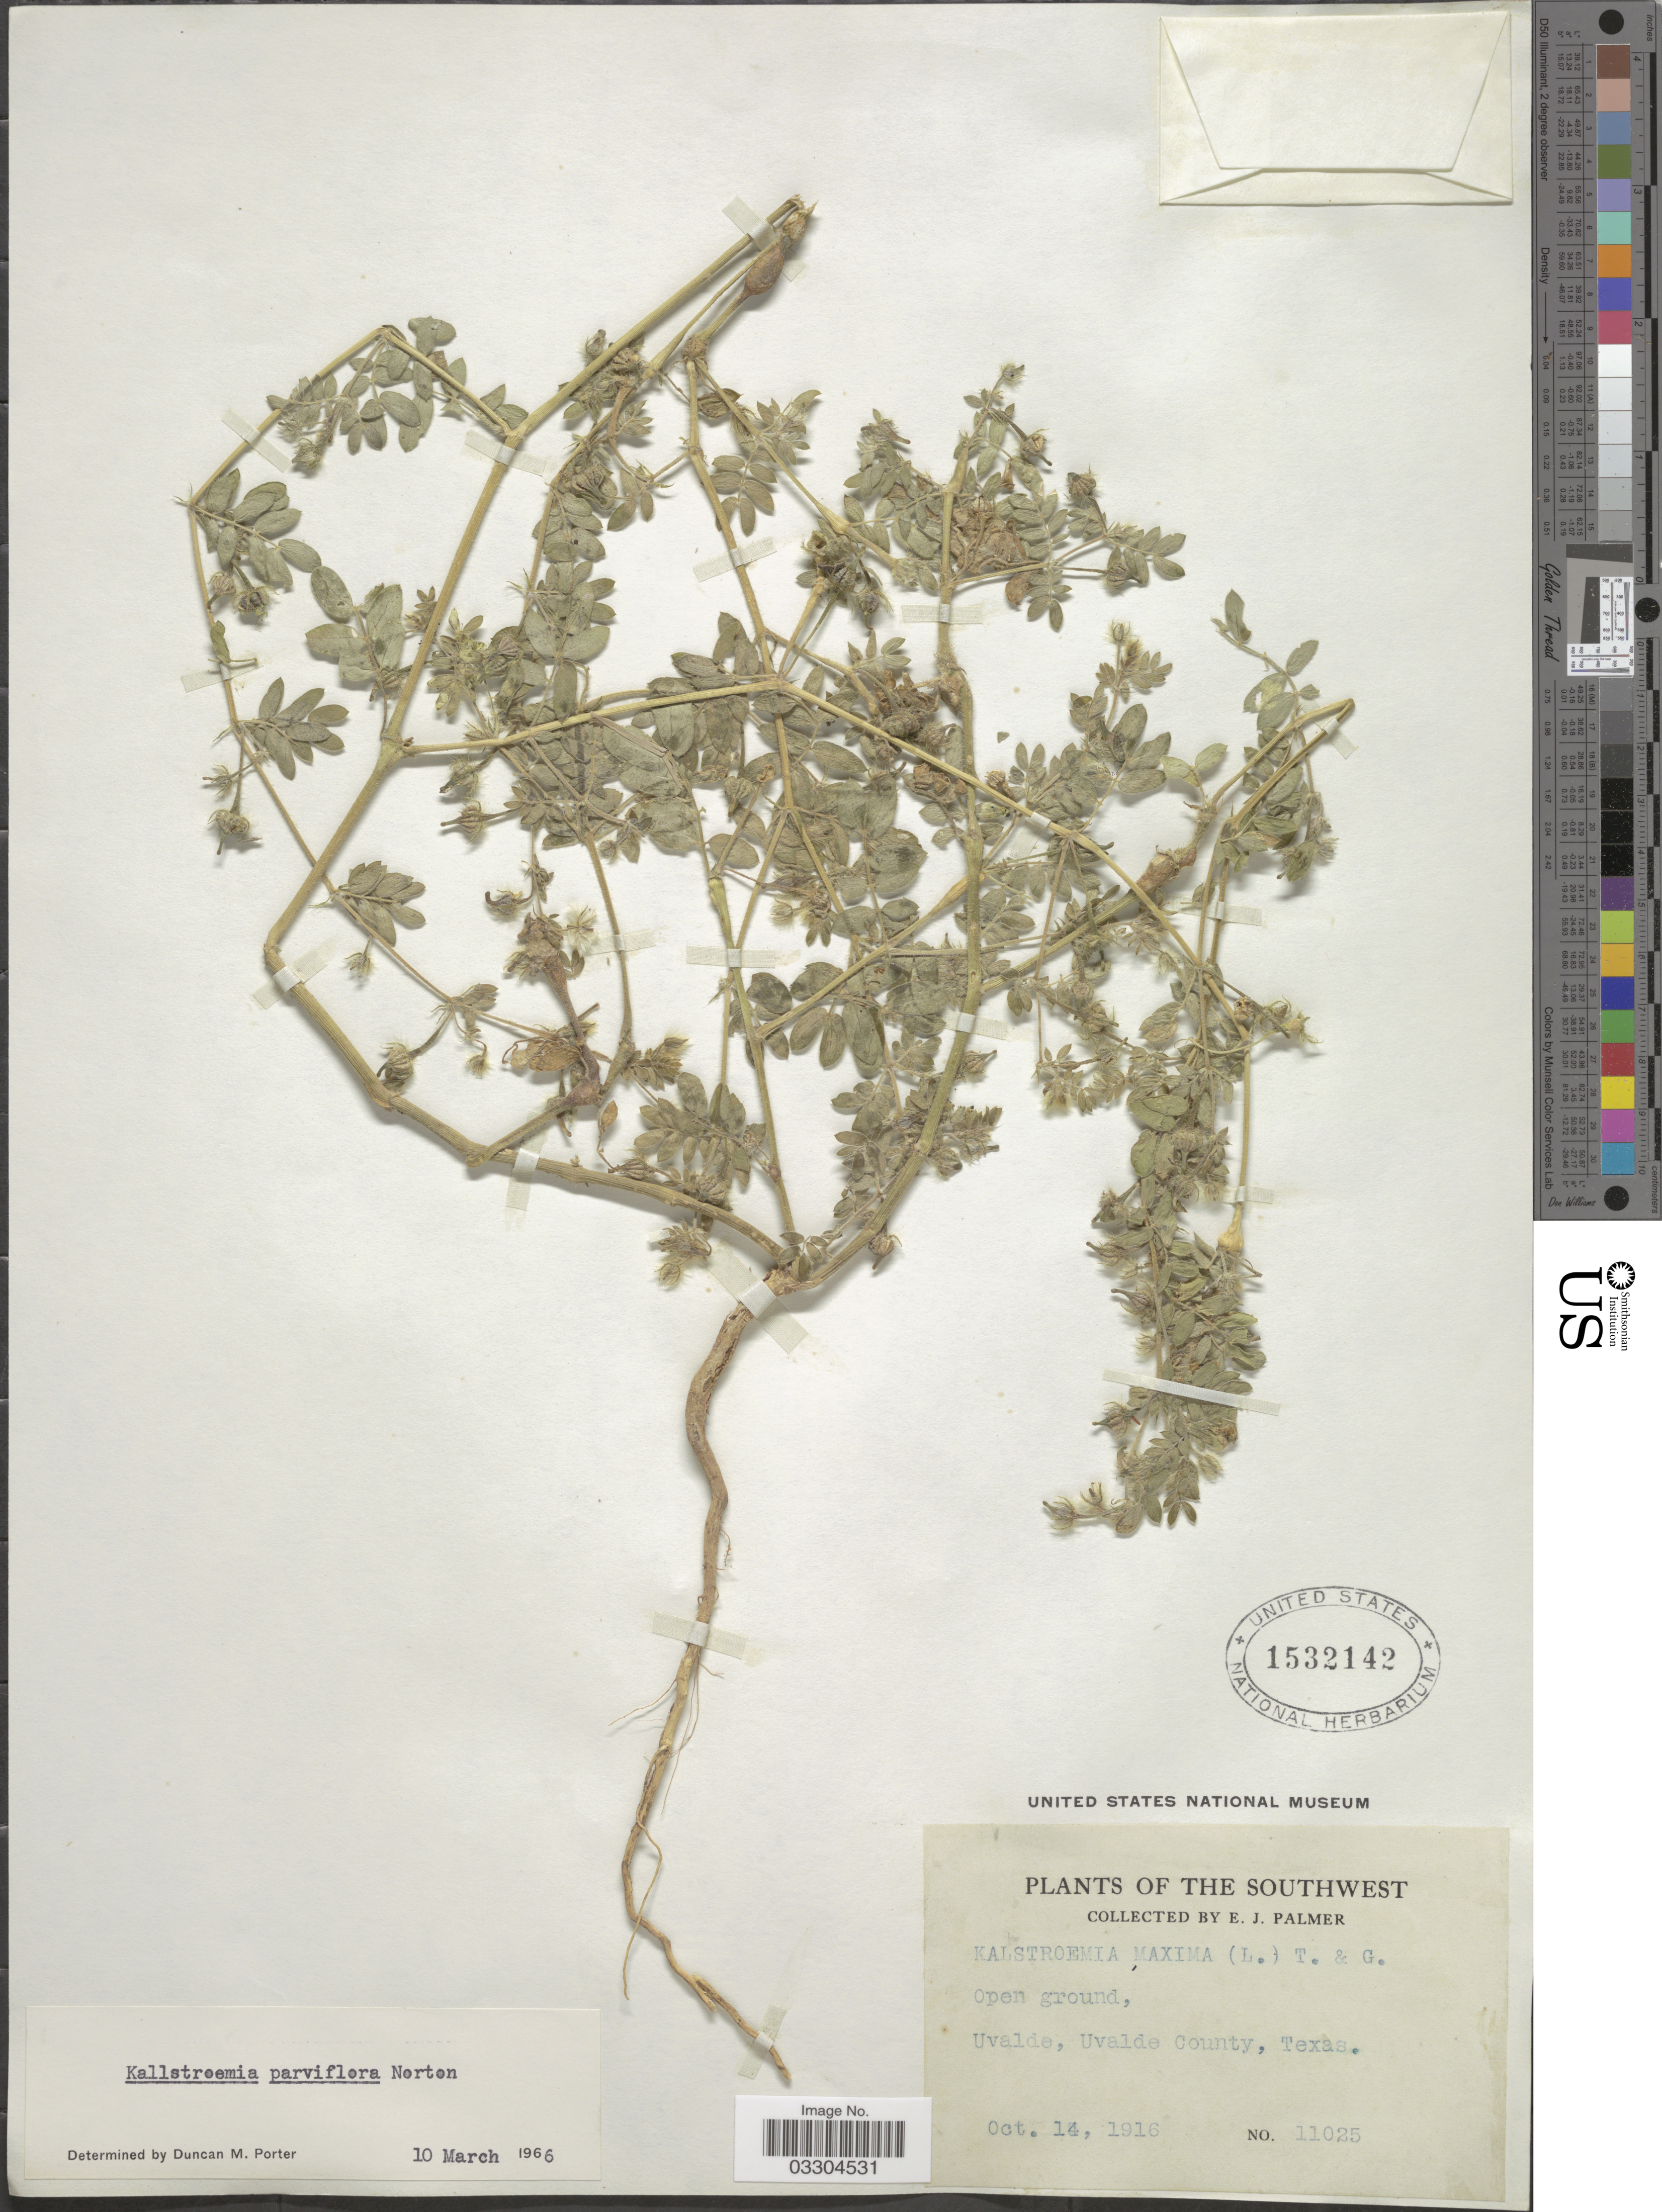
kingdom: Plantae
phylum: Tracheophyta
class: Magnoliopsida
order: Zygophyllales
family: Zygophyllaceae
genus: Kallstroemia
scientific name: Kallstroemia parviflora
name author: Norton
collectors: E. J. Palmer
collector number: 11025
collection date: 1916-10-14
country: United States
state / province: Texas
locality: The Southwest. Uvalde, Uvalde County.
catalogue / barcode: US 1532142